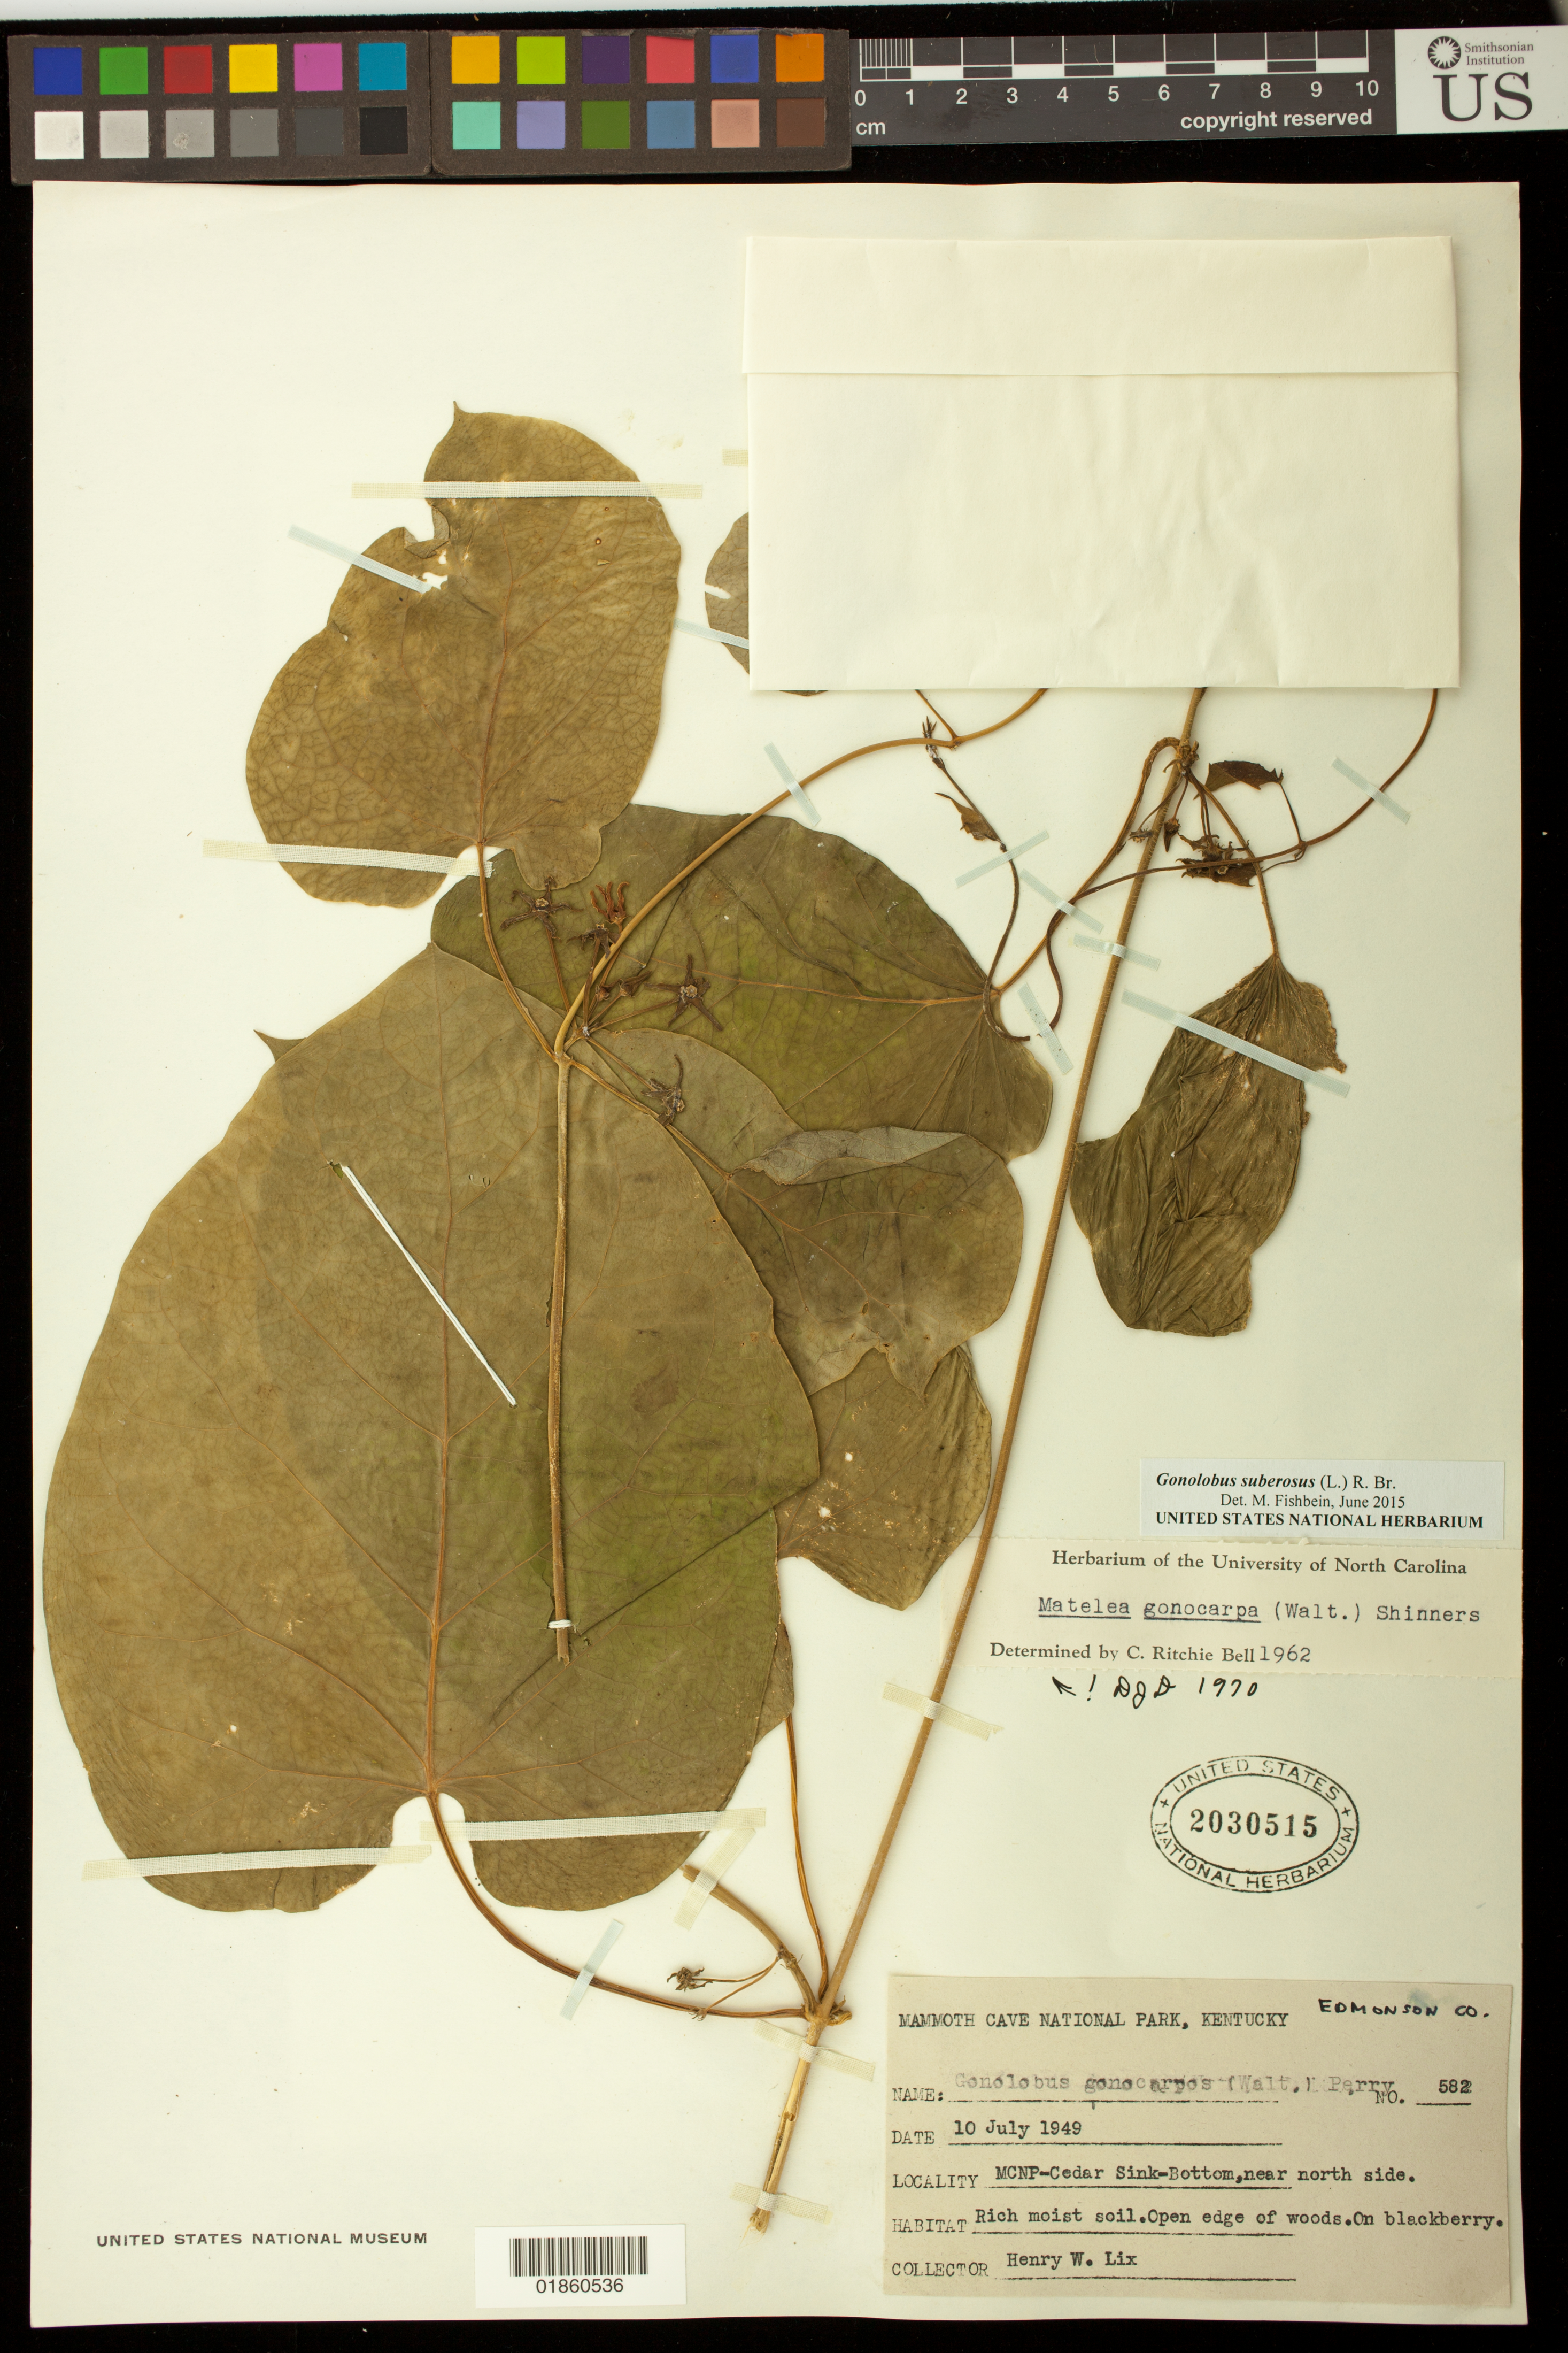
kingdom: Plantae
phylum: Tracheophyta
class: Magnoliopsida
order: Gentianales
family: Apocynaceae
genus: Gonolobus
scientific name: Gonolobus suberosus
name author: (L.) R. Br.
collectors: H. W. Lix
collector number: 582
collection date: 1949-07-10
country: United States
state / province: Kentucky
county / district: Edmonson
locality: MCNP [Mammoth Cave National Park] Sink-Bottom, near north side.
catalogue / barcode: US 2030515